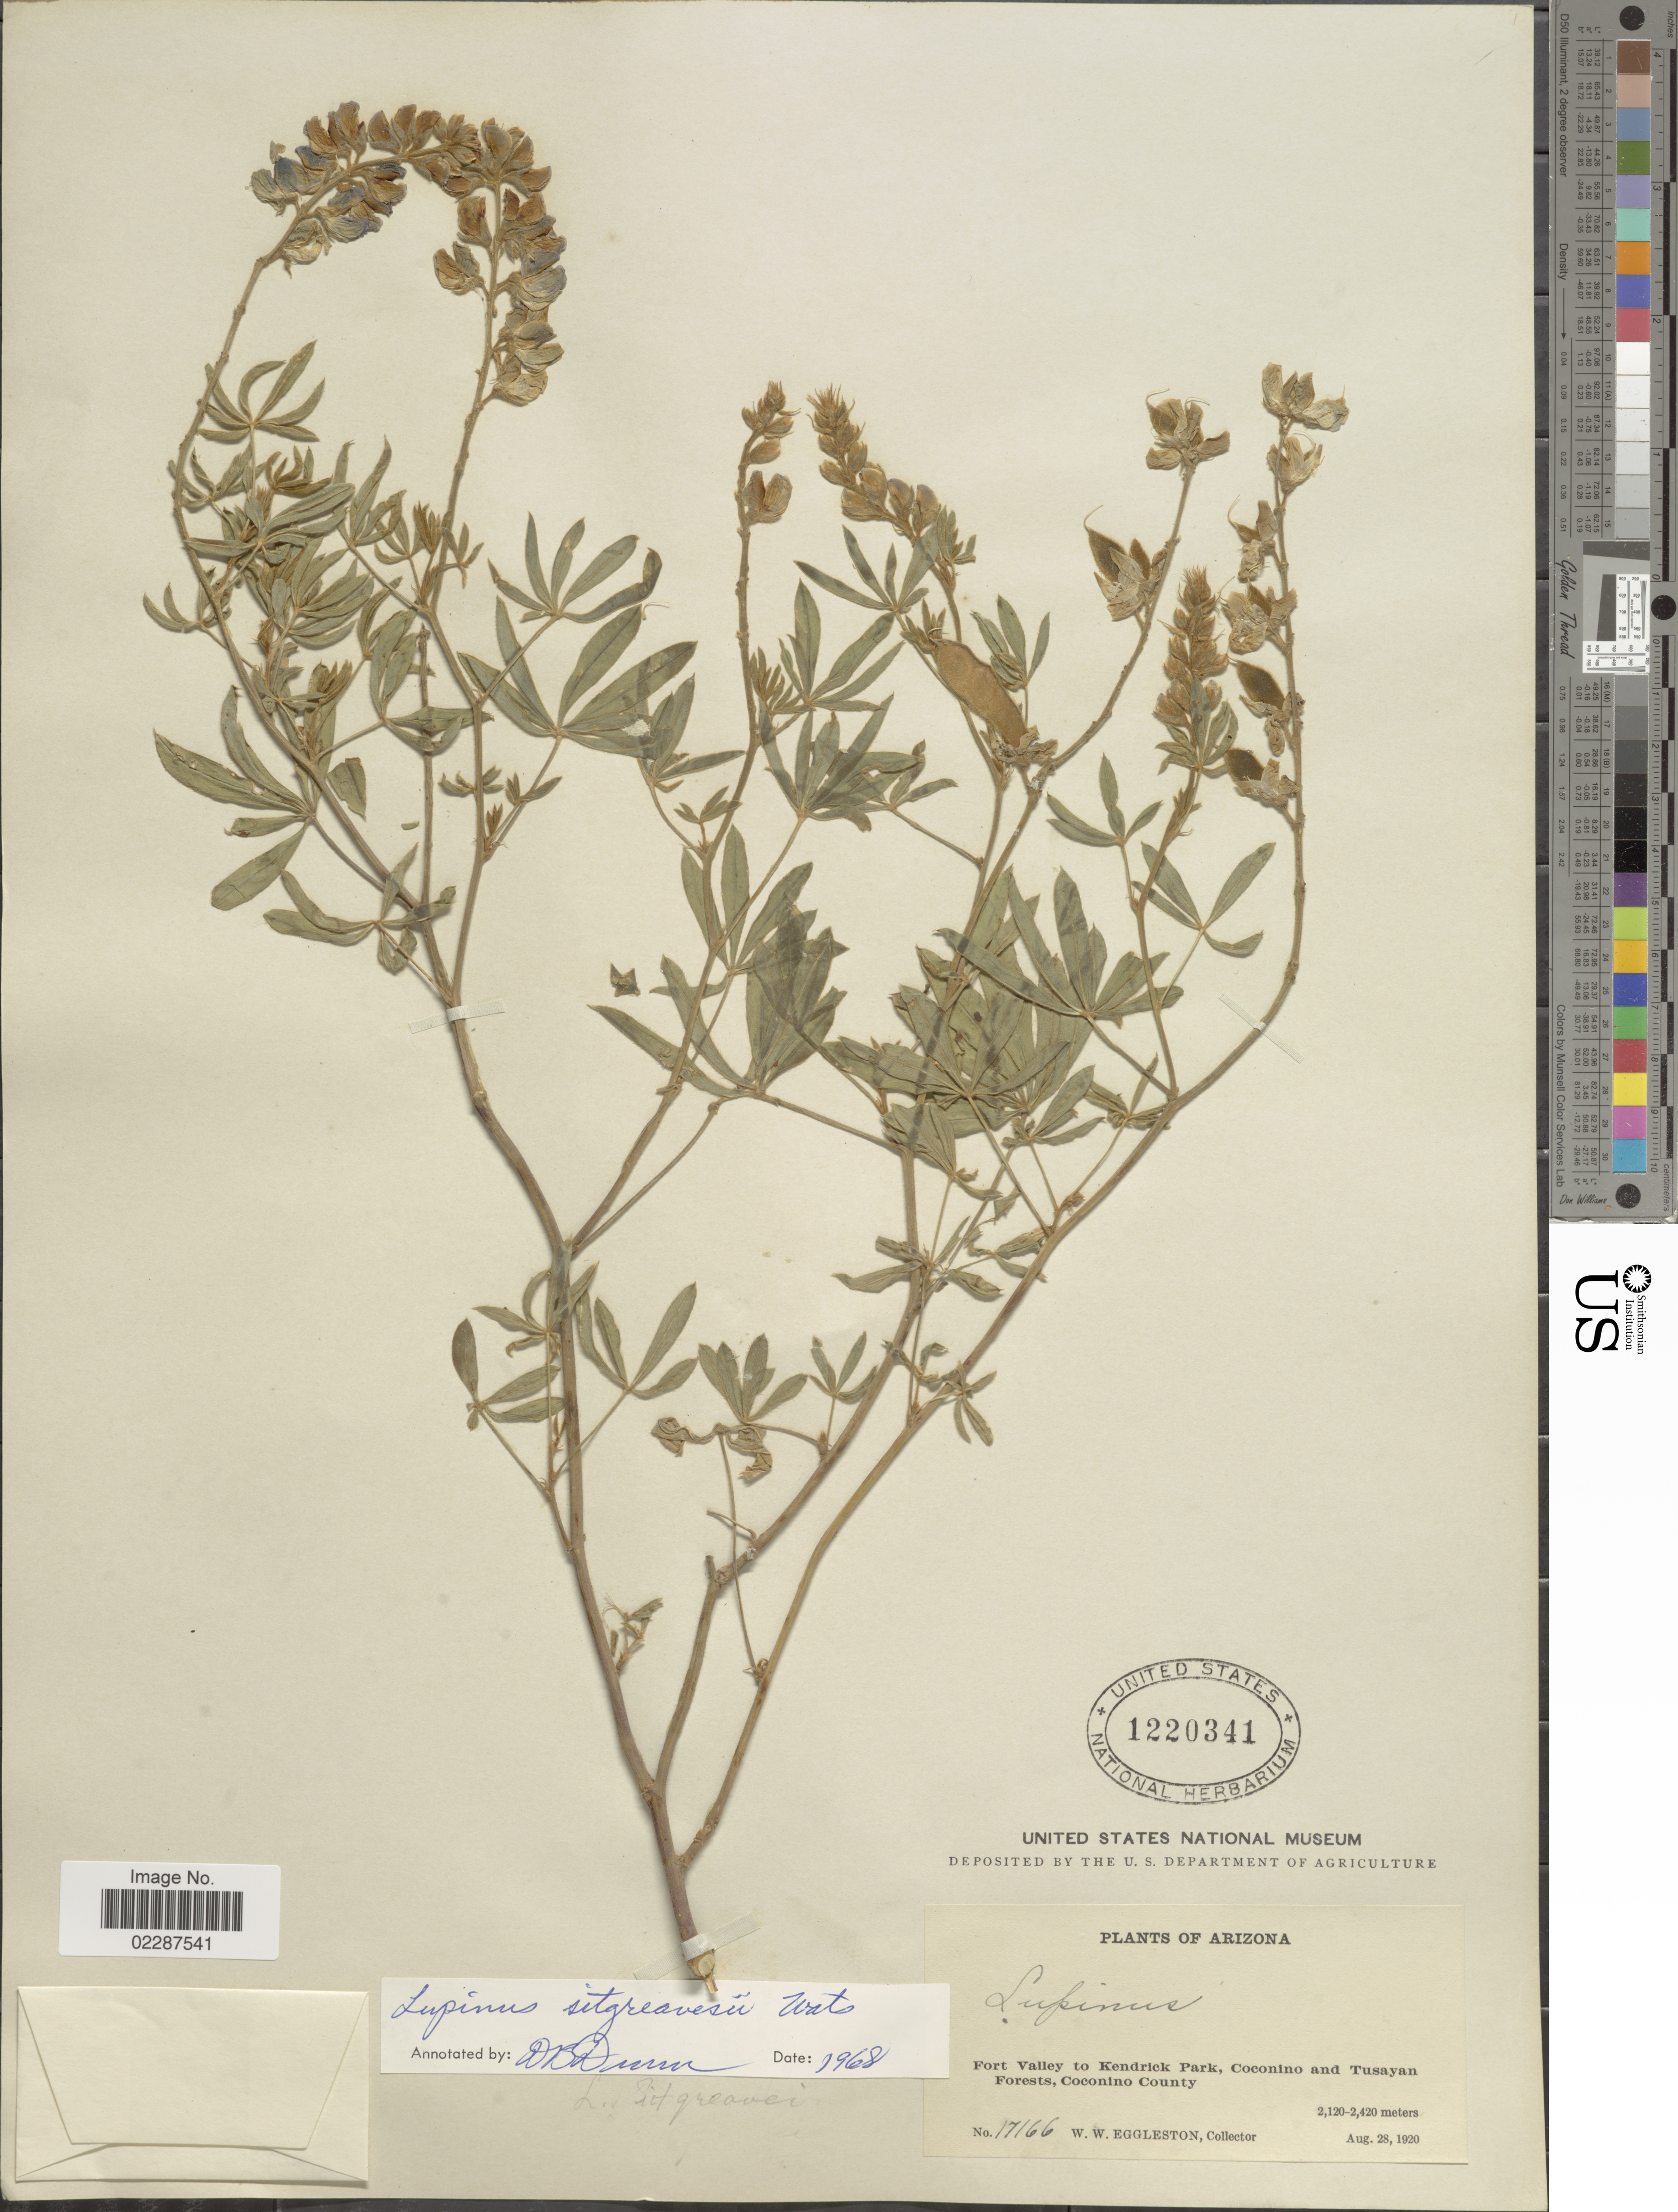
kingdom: Plantae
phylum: Tracheophyta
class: Magnoliopsida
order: Fabales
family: Fabaceae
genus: Lupinus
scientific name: Lupinus sitgreavesii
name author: S. Watson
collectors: W. W. Eggleston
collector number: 17166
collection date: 1920-08-28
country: United States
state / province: Arizona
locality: Fort Valley to Kendrick Park, Coconino and Tusayan Forests, Coconino County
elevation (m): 2120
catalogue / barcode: US 1220341